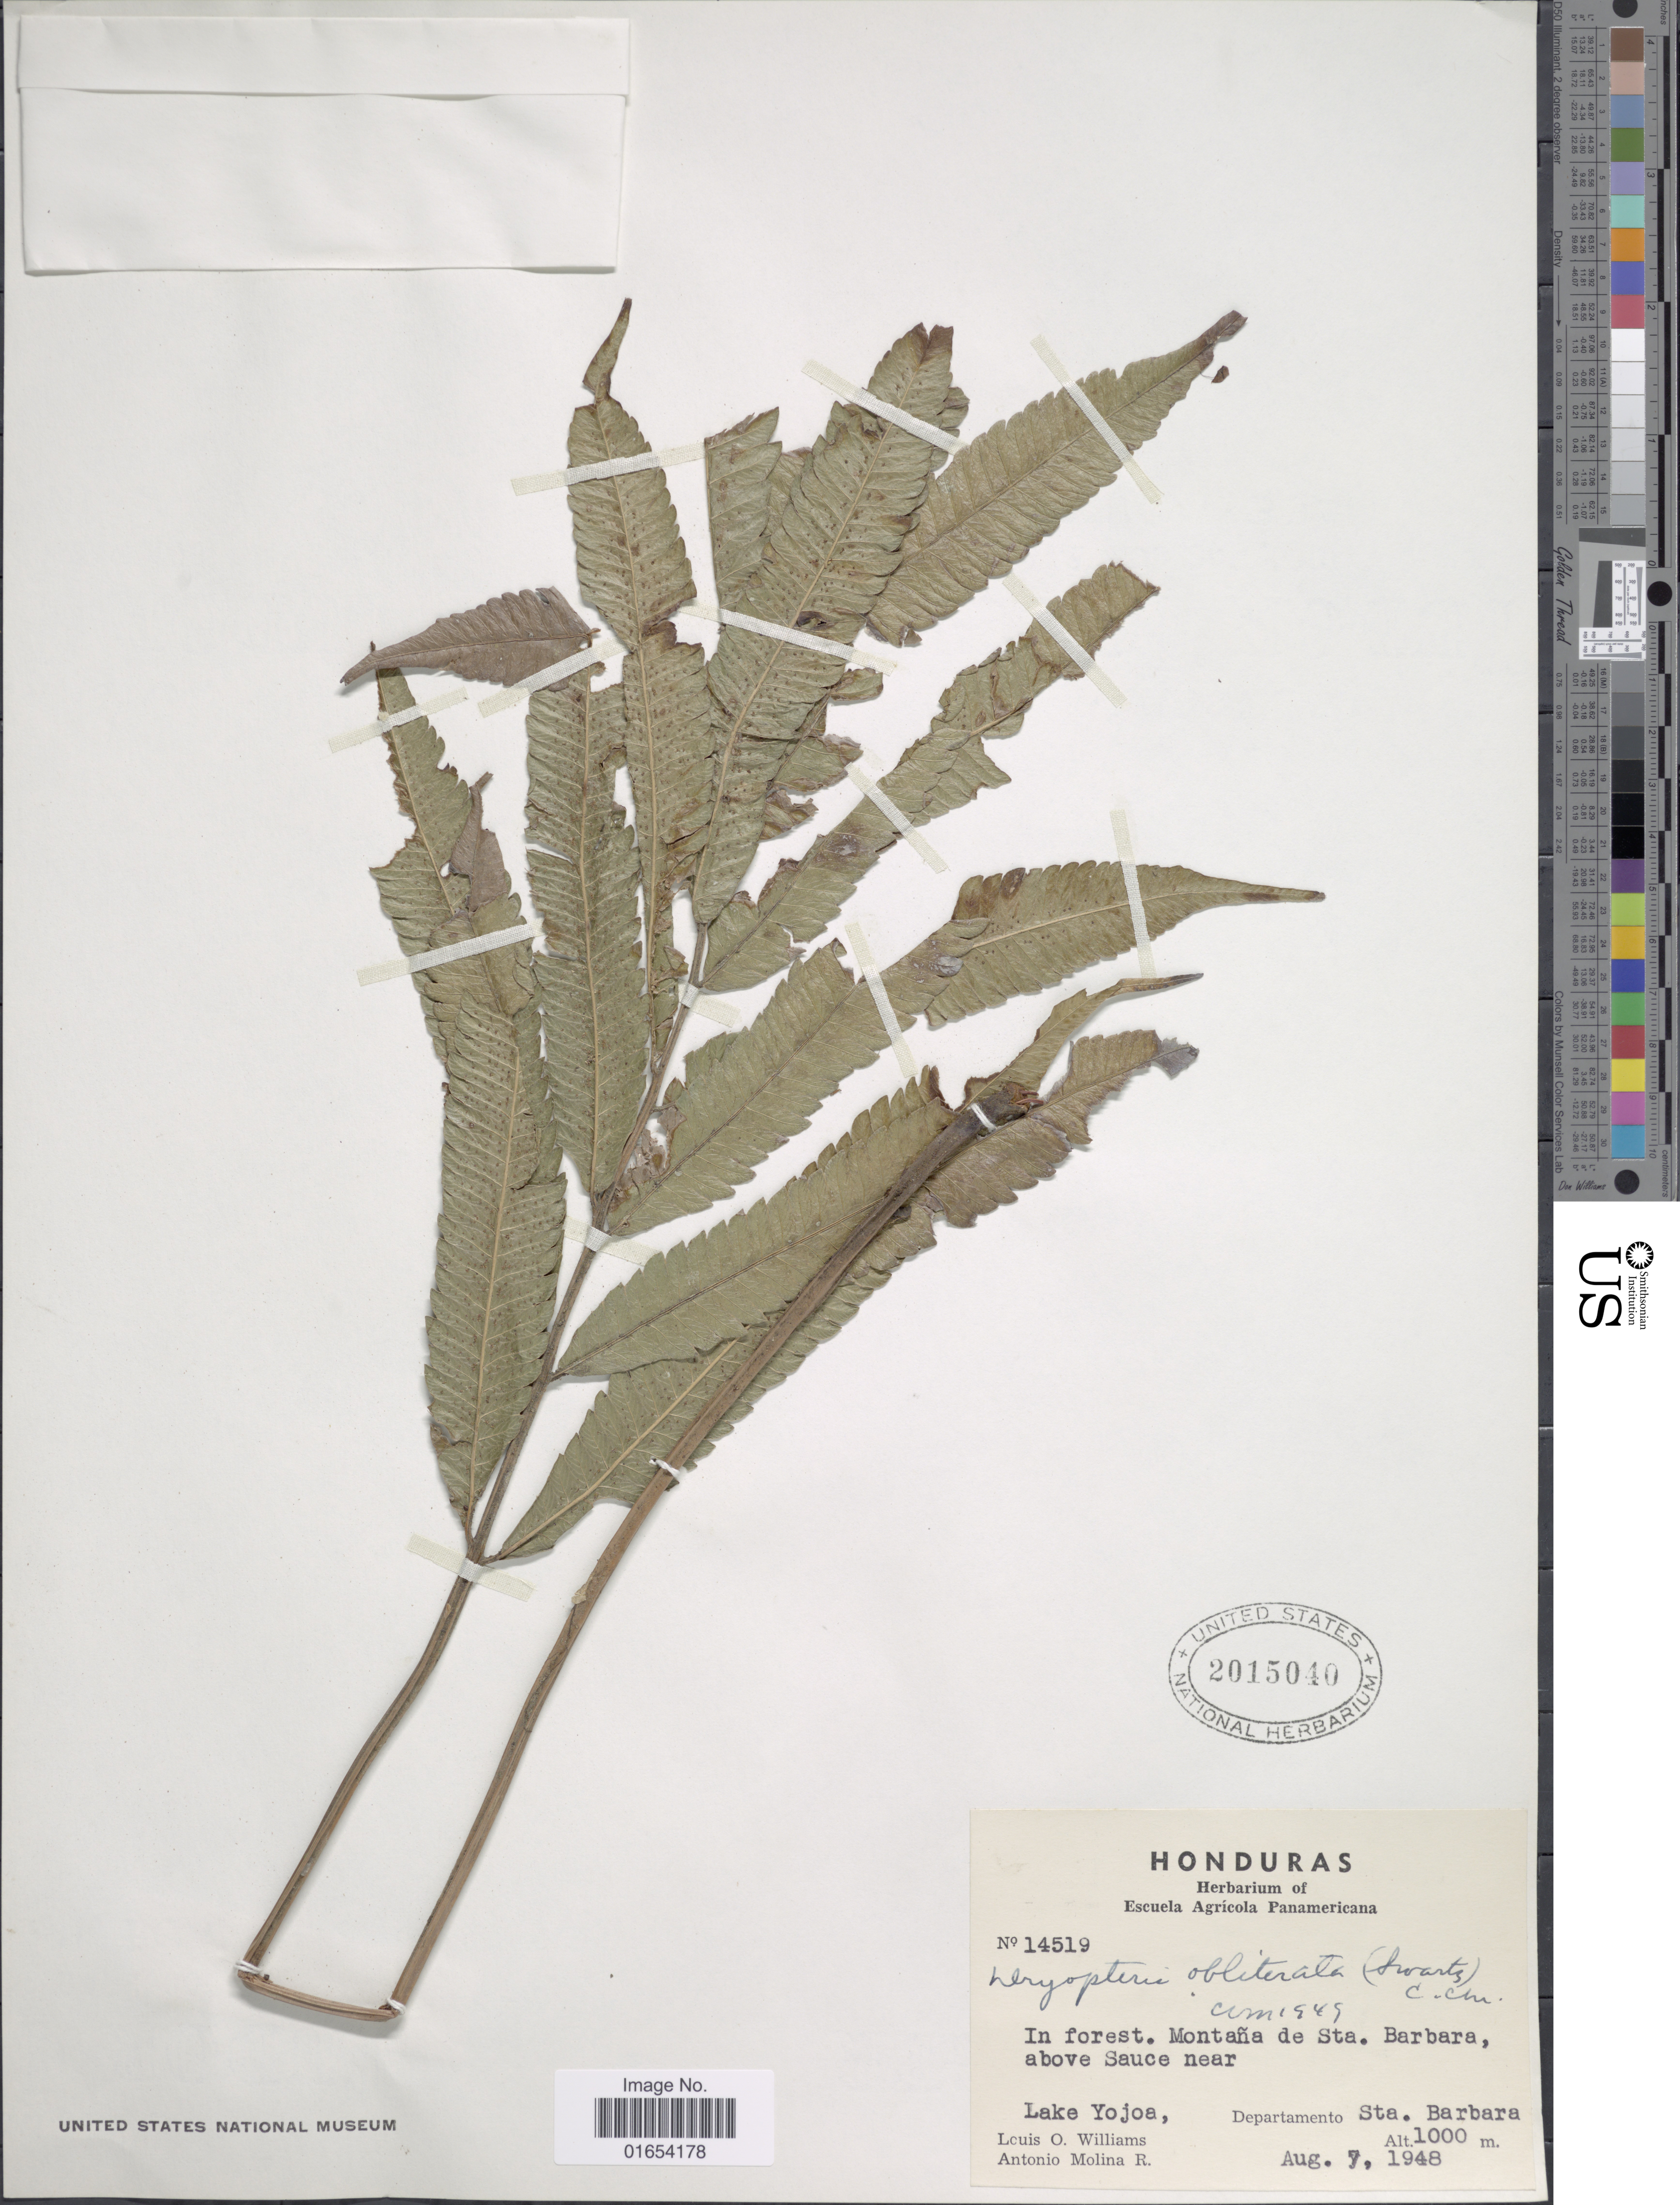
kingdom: Plantae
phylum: Tracheophyta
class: Polypodiopsida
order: Polypodiales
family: Thelypteridaceae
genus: Goniopteris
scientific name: Goniopteris obliterata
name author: (Sw.) C. Presl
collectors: L. O. Williams & A. Molina R.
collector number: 14519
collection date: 1948-08-07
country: Honduras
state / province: Santa Bárbara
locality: In forest. Montana de Sta. Barbara, above Sauce near Lake Yojoa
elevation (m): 1000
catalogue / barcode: US 2015040